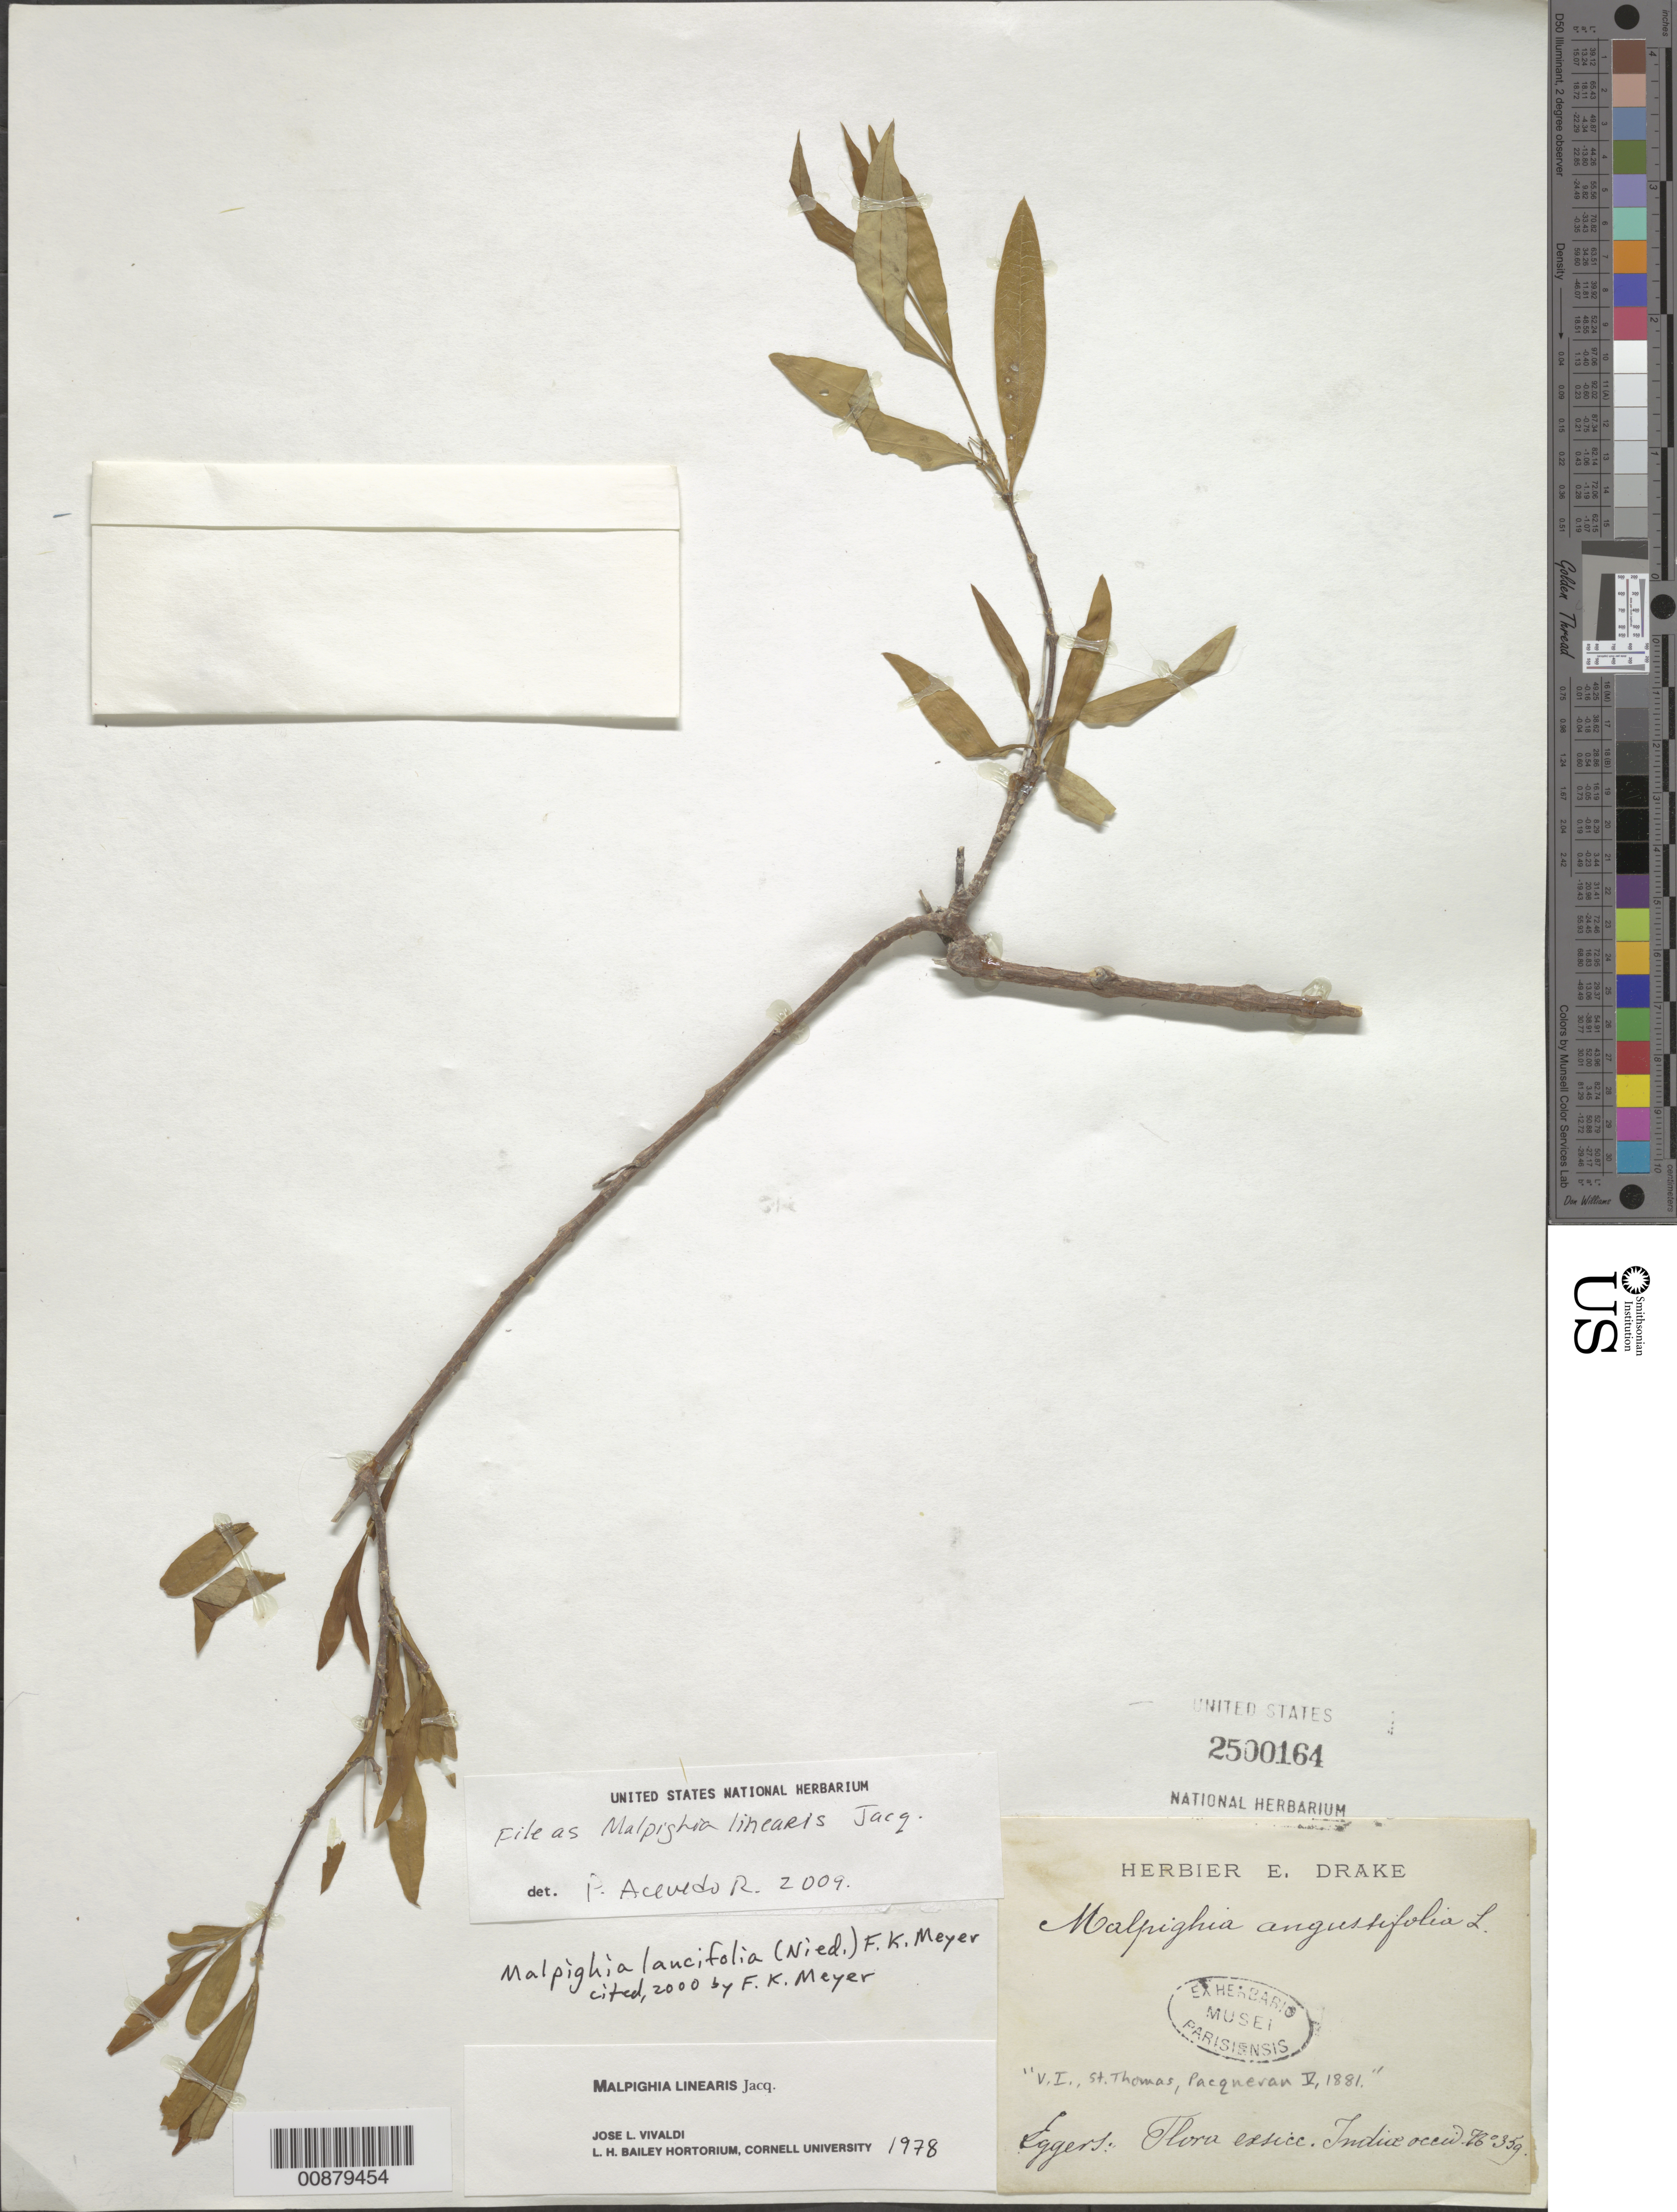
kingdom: Plantae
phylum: Tracheophyta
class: Magnoliopsida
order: Malpighiales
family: Malpighiaceae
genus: Malpighia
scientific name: Malpighia linearis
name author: Jacq.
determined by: Acevedo-Rodríguez, P., (BOT), Smithsonian Institution - National Museum of Natural History (UNITED STATES)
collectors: H. F. A. von Eggers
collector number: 359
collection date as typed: May 1881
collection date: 1881-05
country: U.S. Virgin Islands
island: St. Thomas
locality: Pacqneran.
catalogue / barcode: US 2500164